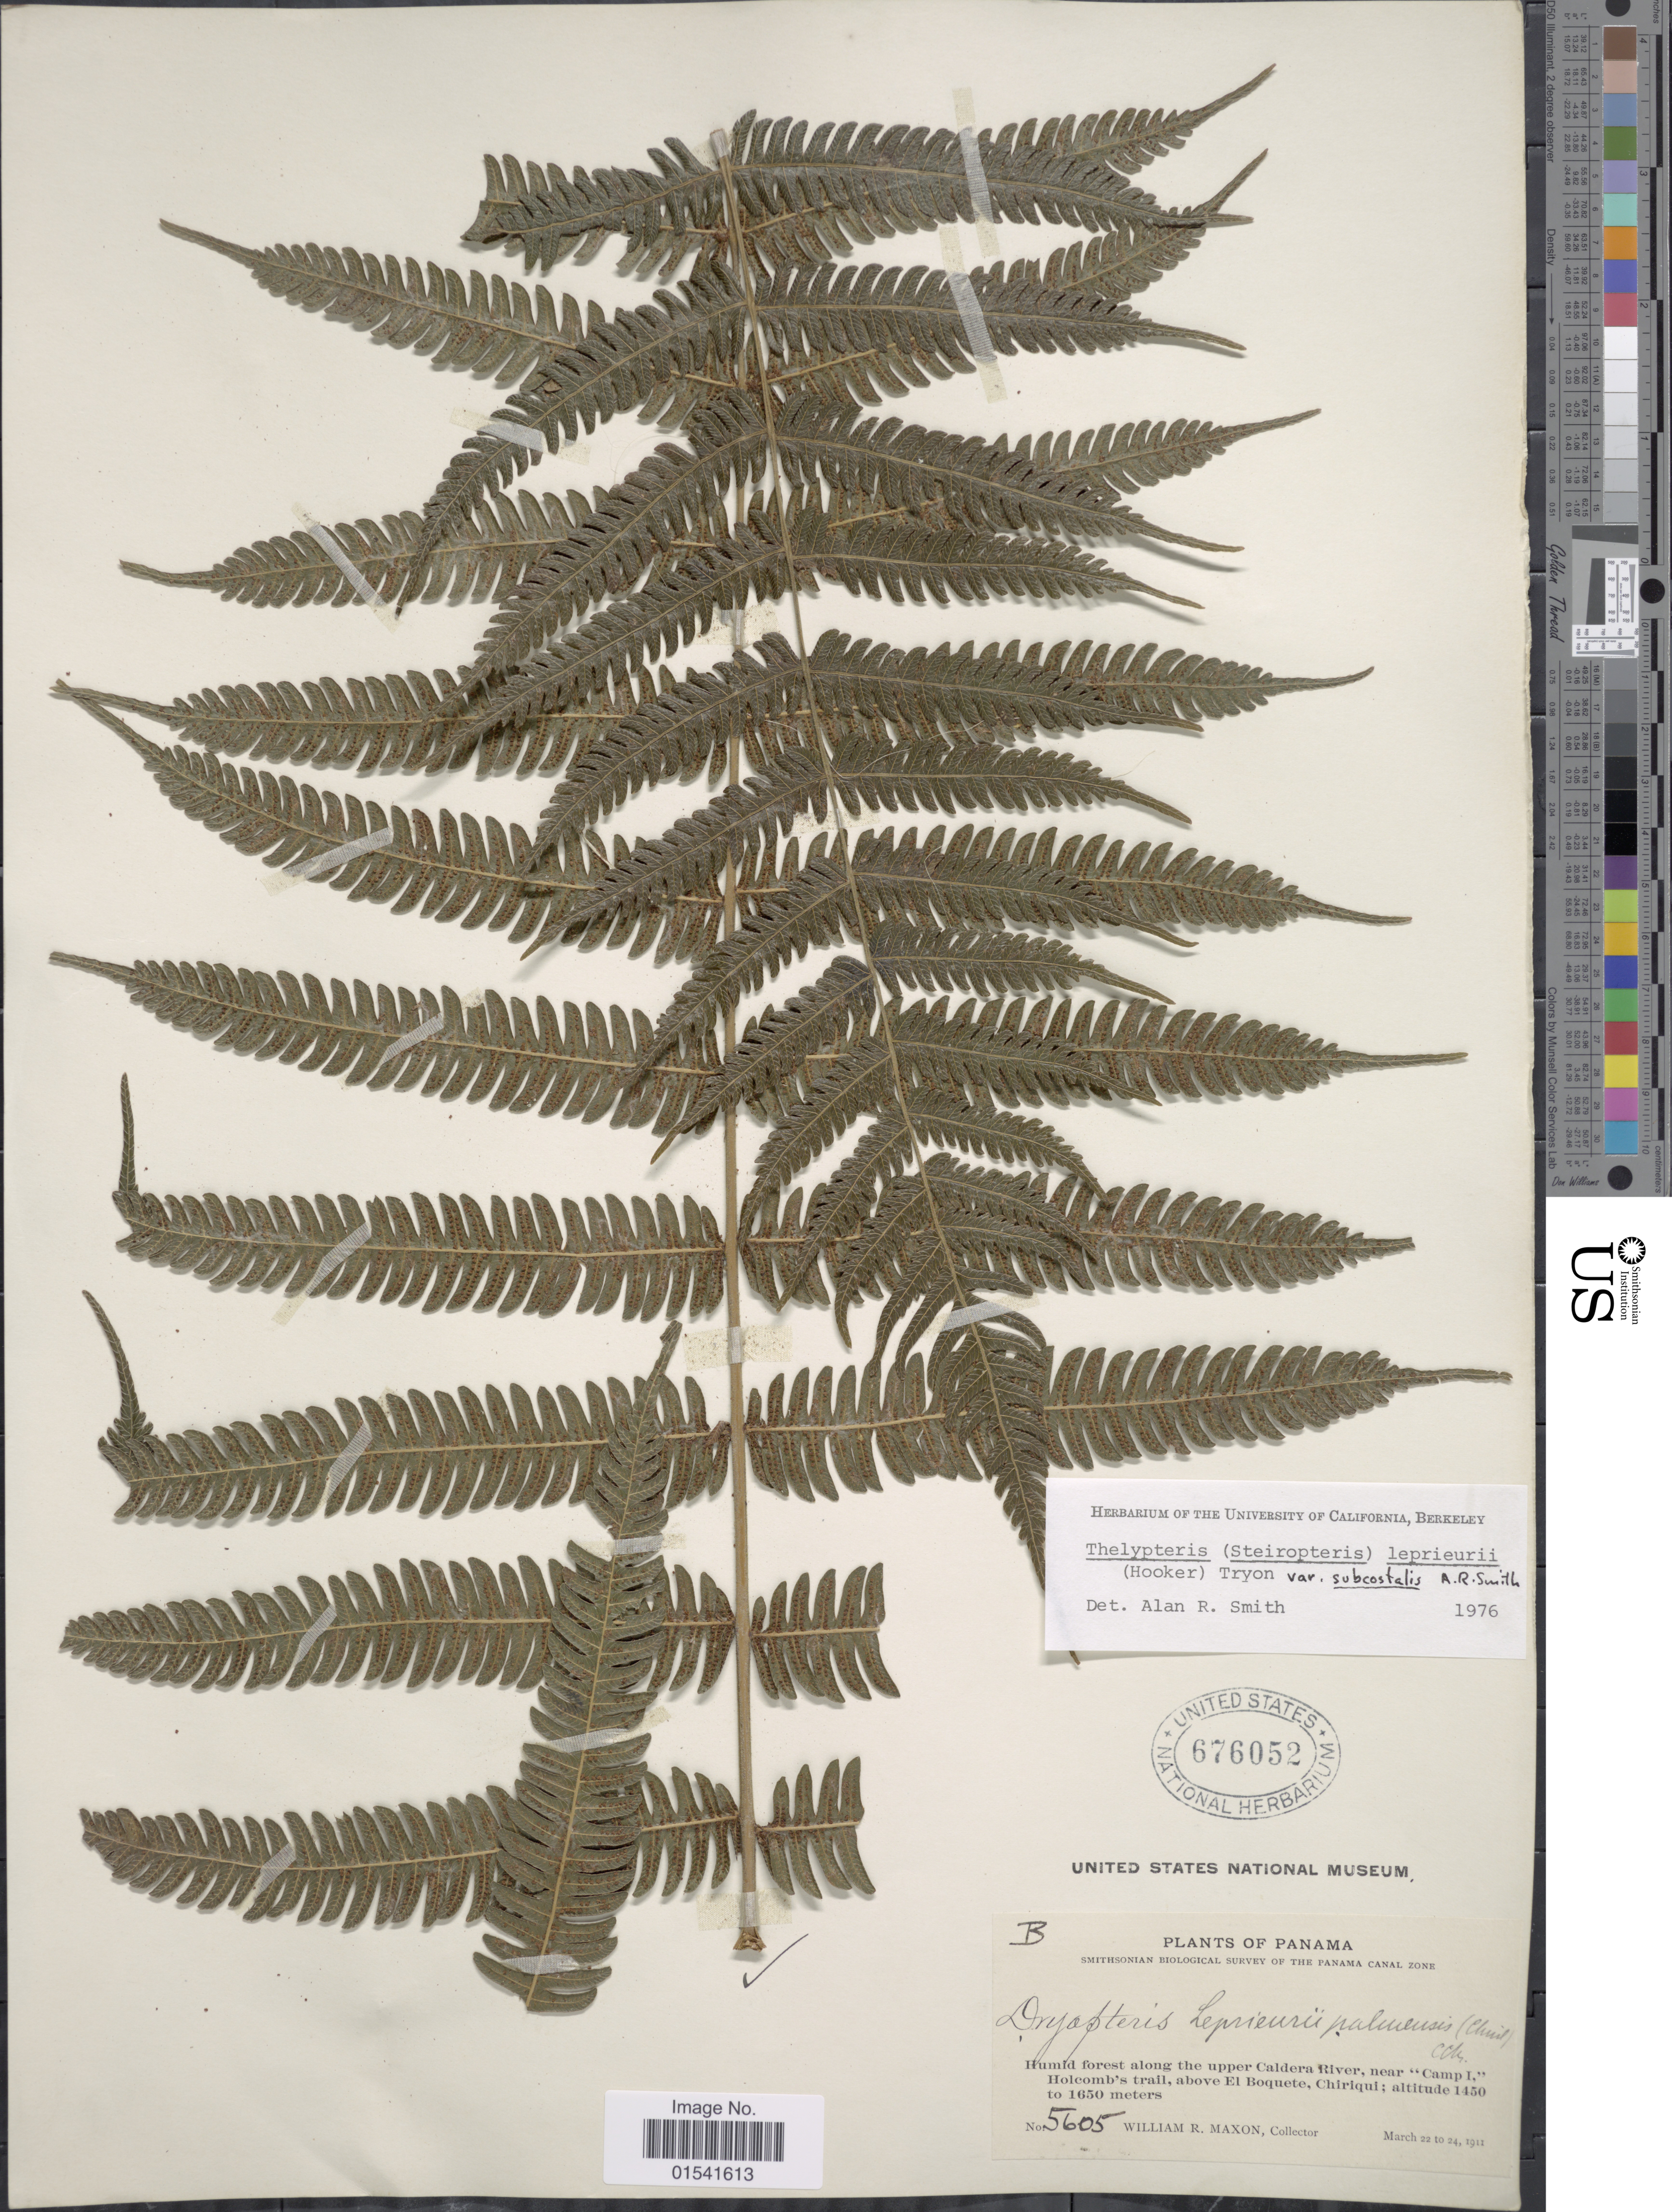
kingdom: Plantae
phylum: Tracheophyta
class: Polypodiopsida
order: Polypodiales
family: Thelypteridaceae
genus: Steiropteris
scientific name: Steiropteris leprieurii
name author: (Hook. f.) Pic. Serm.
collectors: W. R. Maxon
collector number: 5605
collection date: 1911-03-22/1911-03-24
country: Panama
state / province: Chiriqui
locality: Humid forest along the upper Caldera River, near 'Camp I', Holcomb's trail, above El Boquete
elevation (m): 1450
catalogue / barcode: US 676052